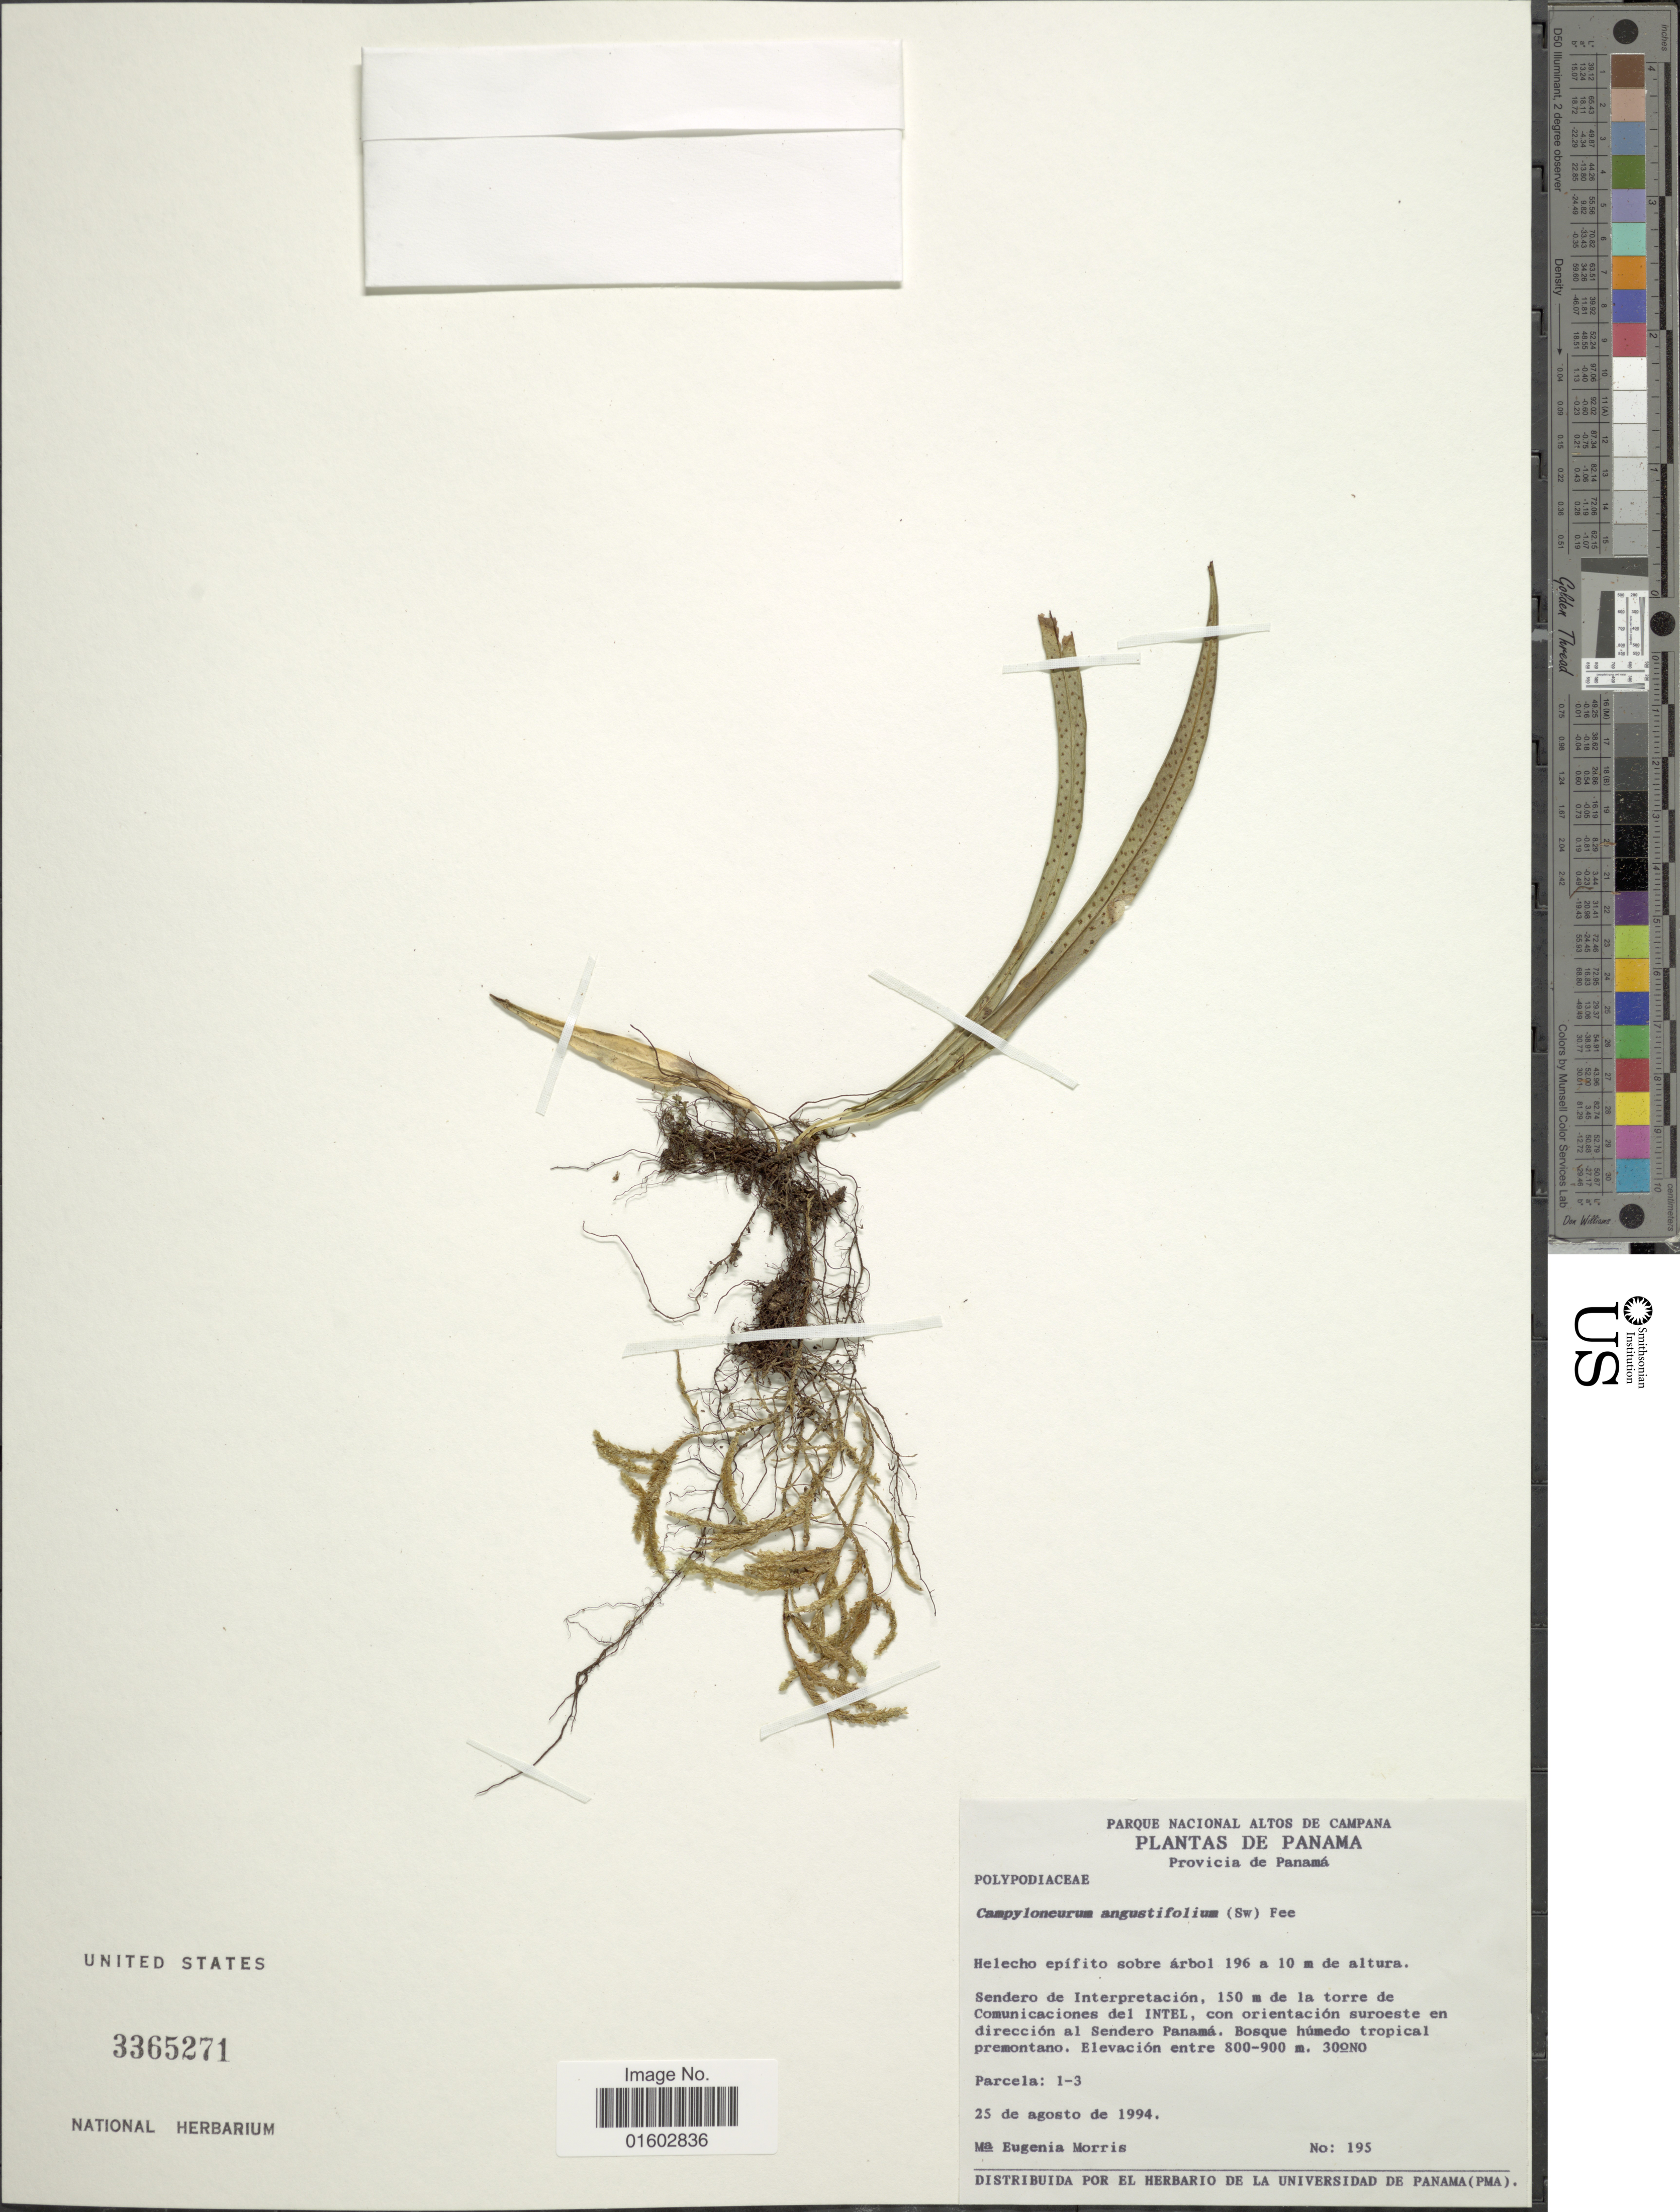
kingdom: Plantae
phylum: Tracheophyta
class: Polypodiopsida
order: Polypodiales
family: Polypodiaceae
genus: Campyloneurum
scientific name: Campyloneurum angustifolium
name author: (Sw.) Fée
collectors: M. E. Morris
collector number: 195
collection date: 1994-08-25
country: Panama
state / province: Panamá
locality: Sendero de Interpretacion, de la torre de Comuncaciones del Intel, con orientacion suroeste en direccion al Sendereo Panama, Bosque humedo Tropical premontano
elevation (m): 800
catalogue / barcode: US 3365271